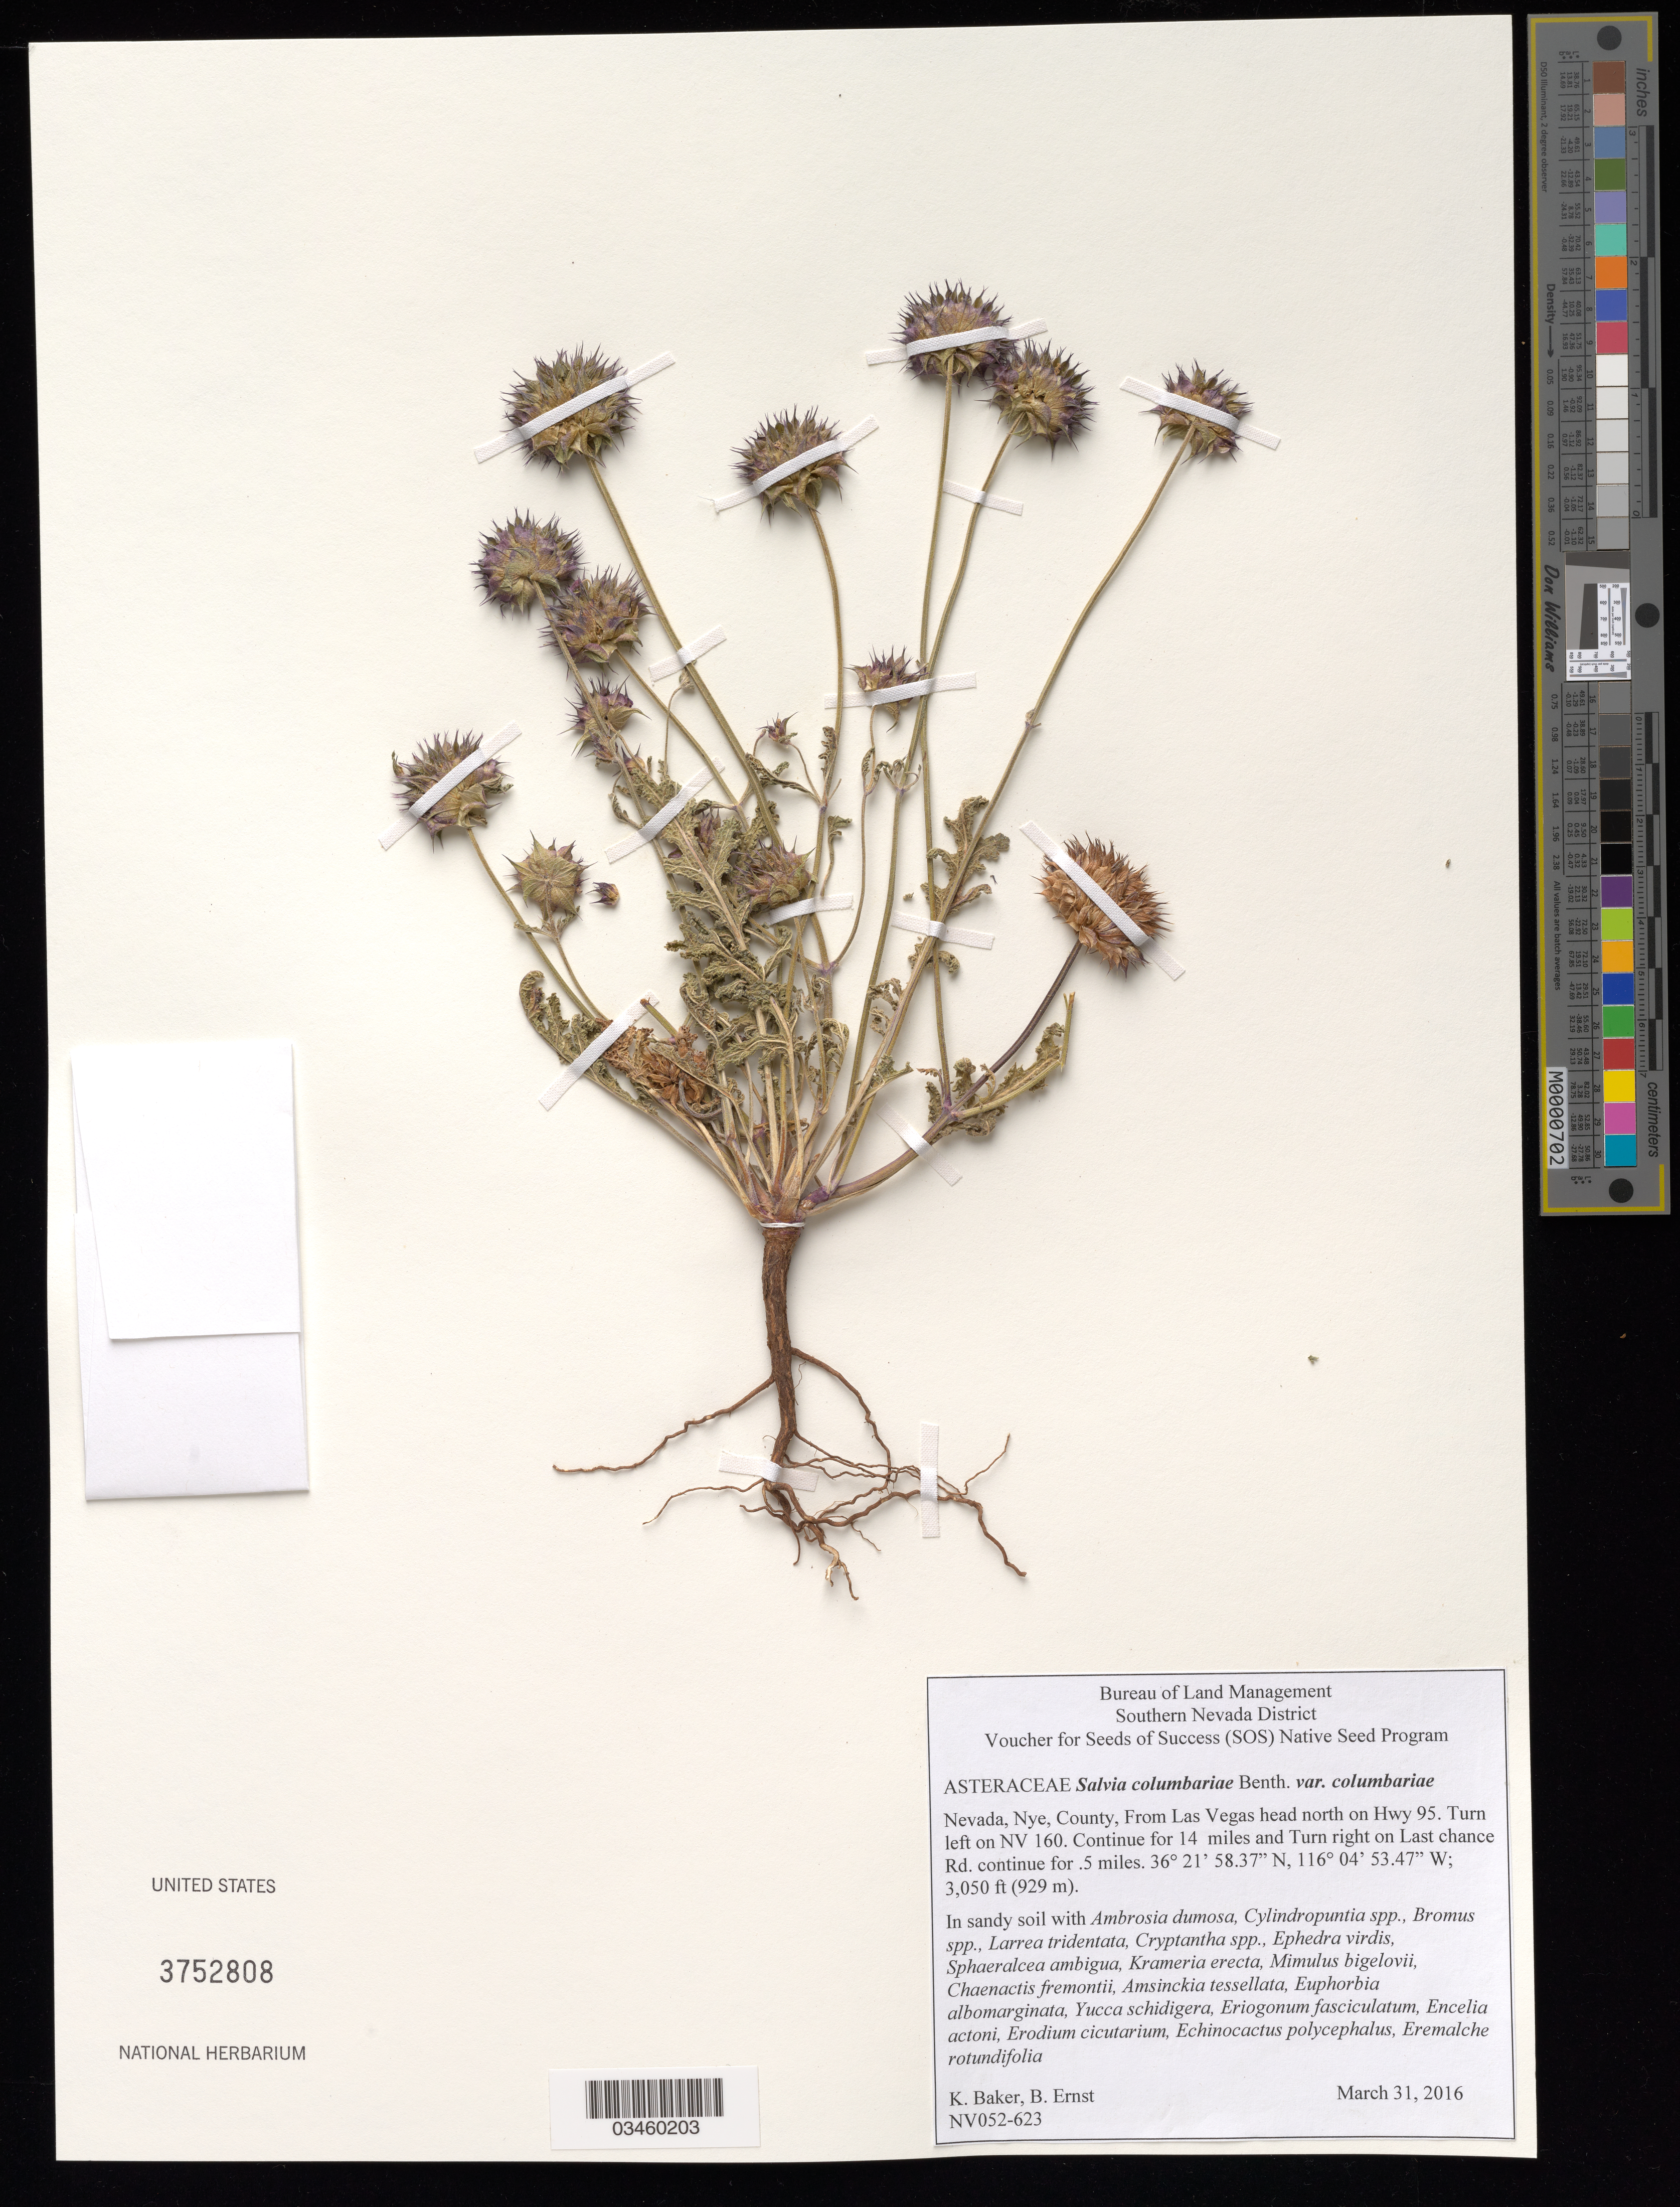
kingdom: Plantae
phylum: Tracheophyta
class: Magnoliopsida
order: Lamiales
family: Lamiaceae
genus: Salvia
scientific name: Salvia columbariae var. columbariae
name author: Benth.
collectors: K. Baker & B. Ernst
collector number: NV052-623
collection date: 2016-03-31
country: United States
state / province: Nevada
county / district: Nye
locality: Last Chance Rd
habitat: In sandy soil. With Larrea tridentata, Encelia actoni, ect.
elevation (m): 930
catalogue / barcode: US 3752808